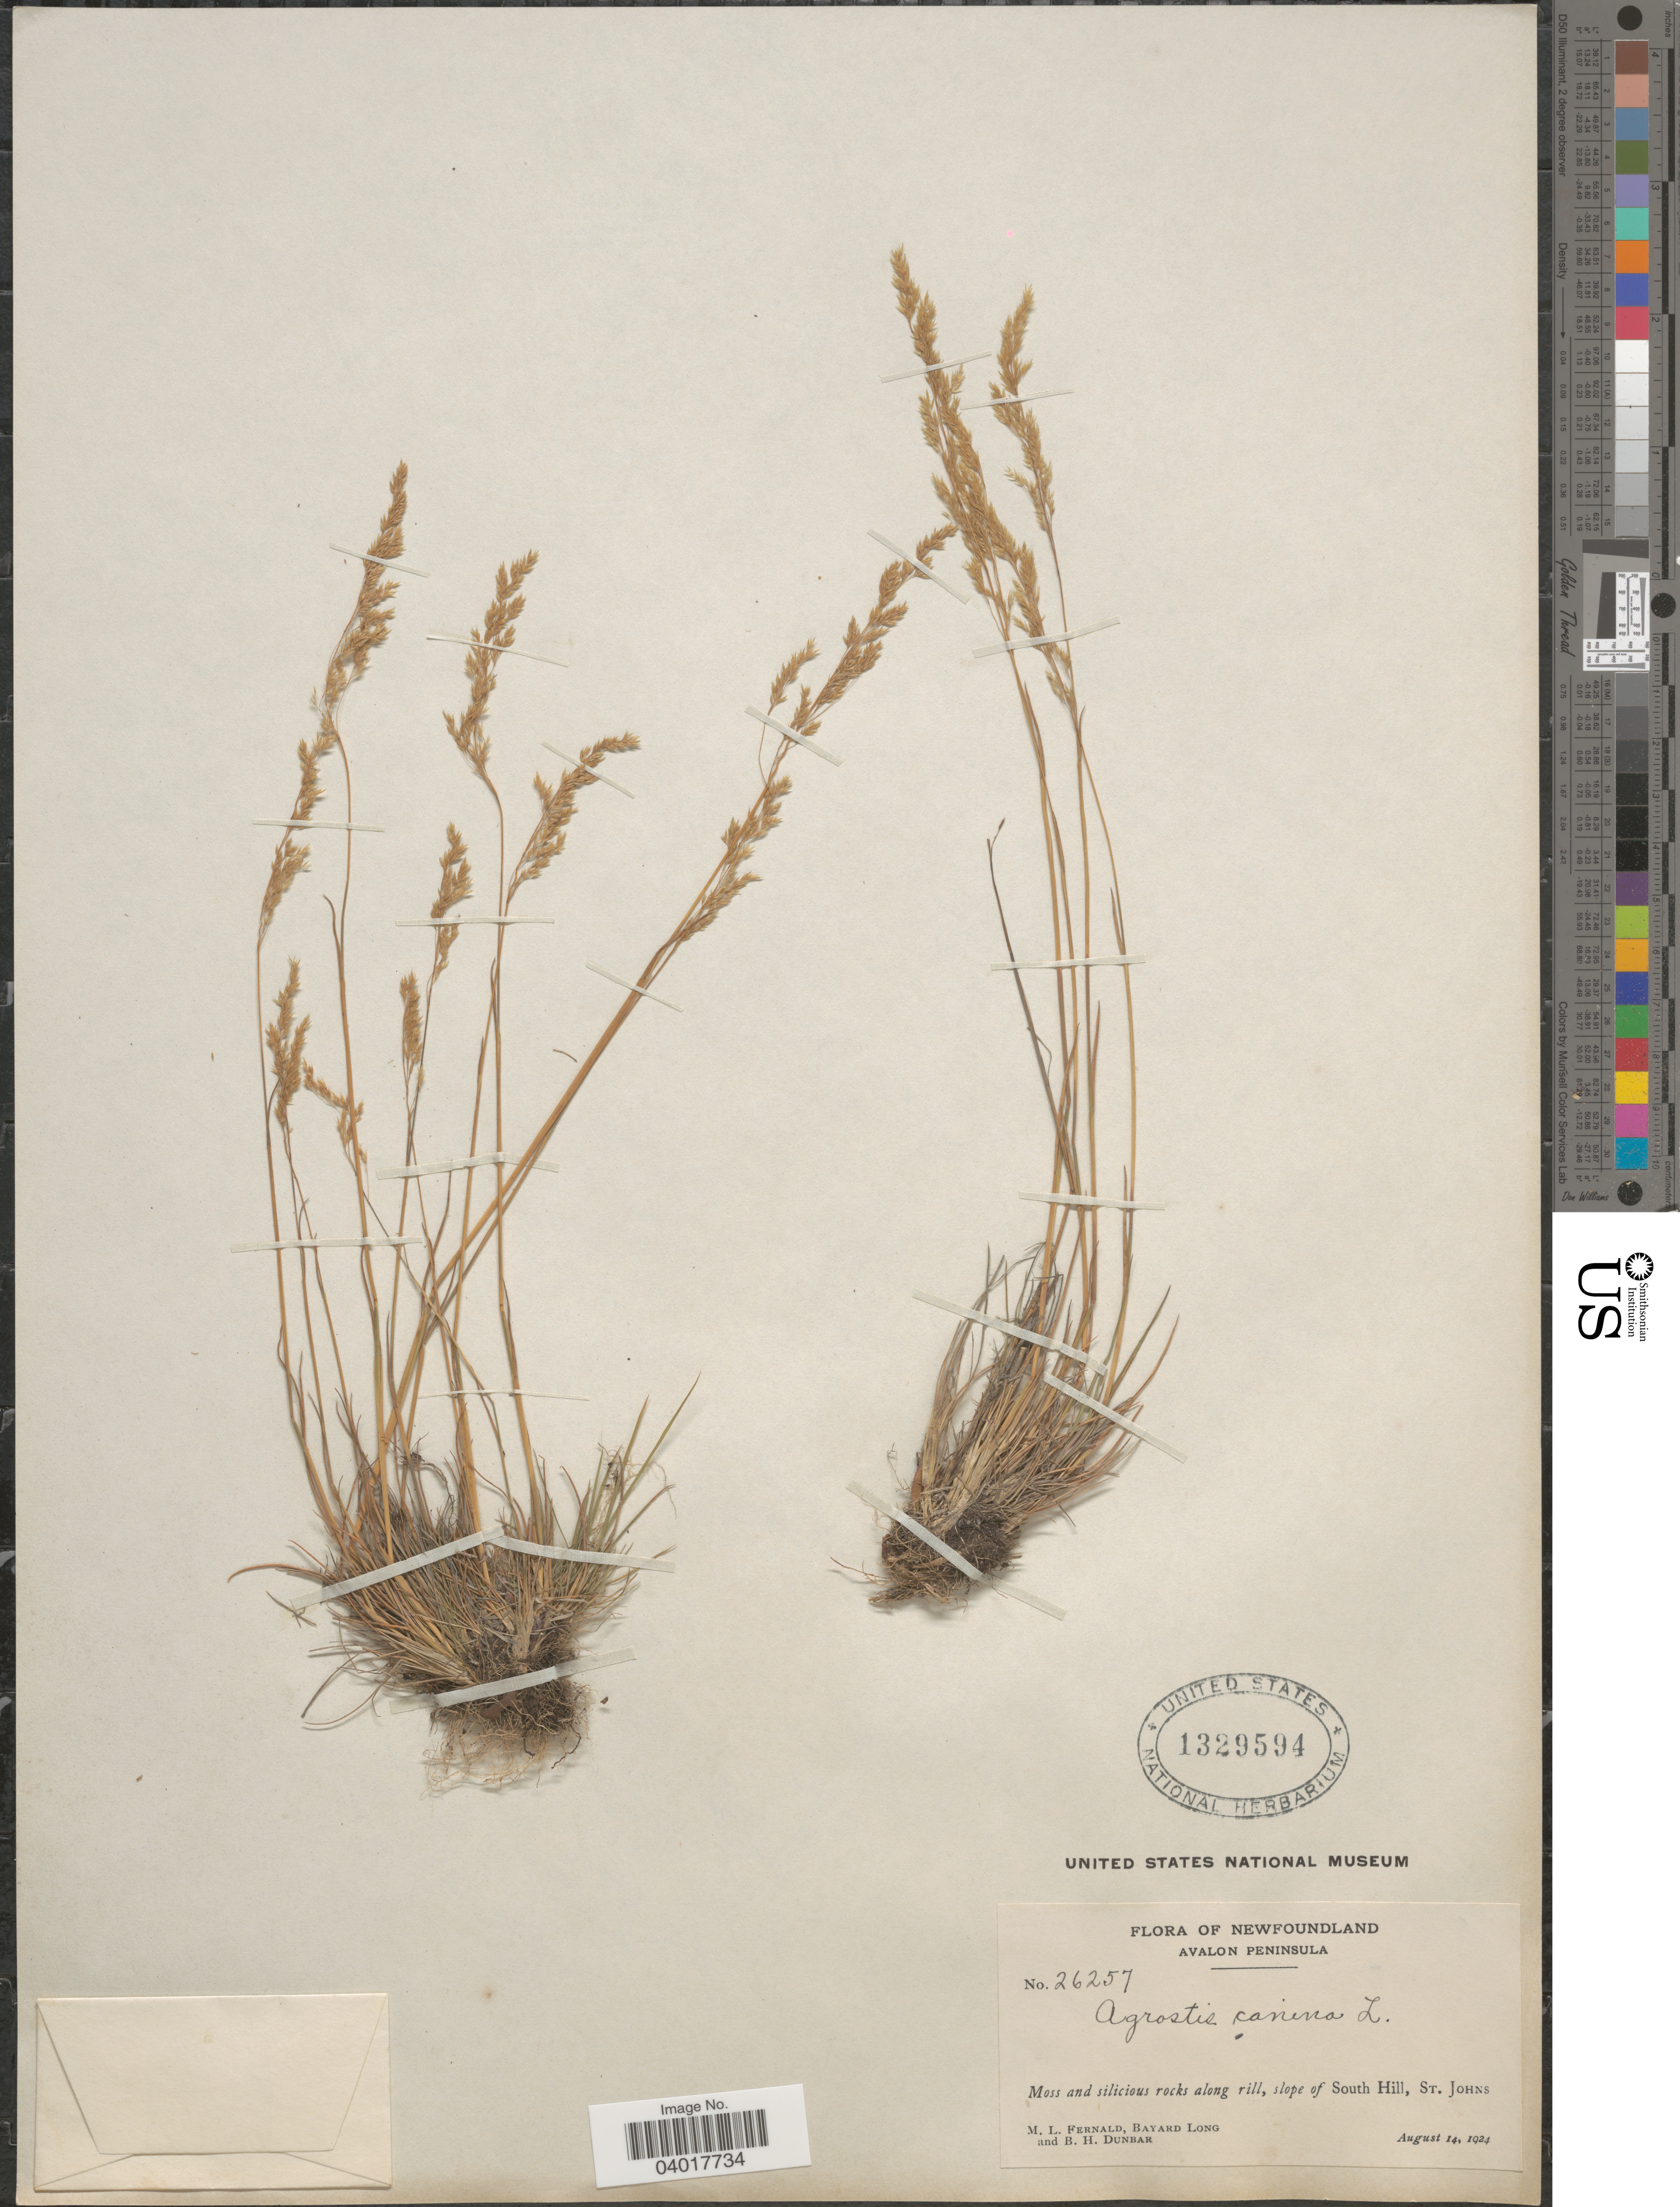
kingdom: Plantae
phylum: Tracheophyta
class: Liliopsida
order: Poales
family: Poaceae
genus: Agrostis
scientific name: Agrostis canina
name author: L.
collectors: M. L. Fernald, B. Long & B. Dunbar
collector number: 26257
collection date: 1924-08-14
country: Canada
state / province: Newfoundland and Labrador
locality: Avalon Peninsula. Moss and silicious rocks along rill, slope of South Hill, St. Johns.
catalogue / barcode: US 1329594